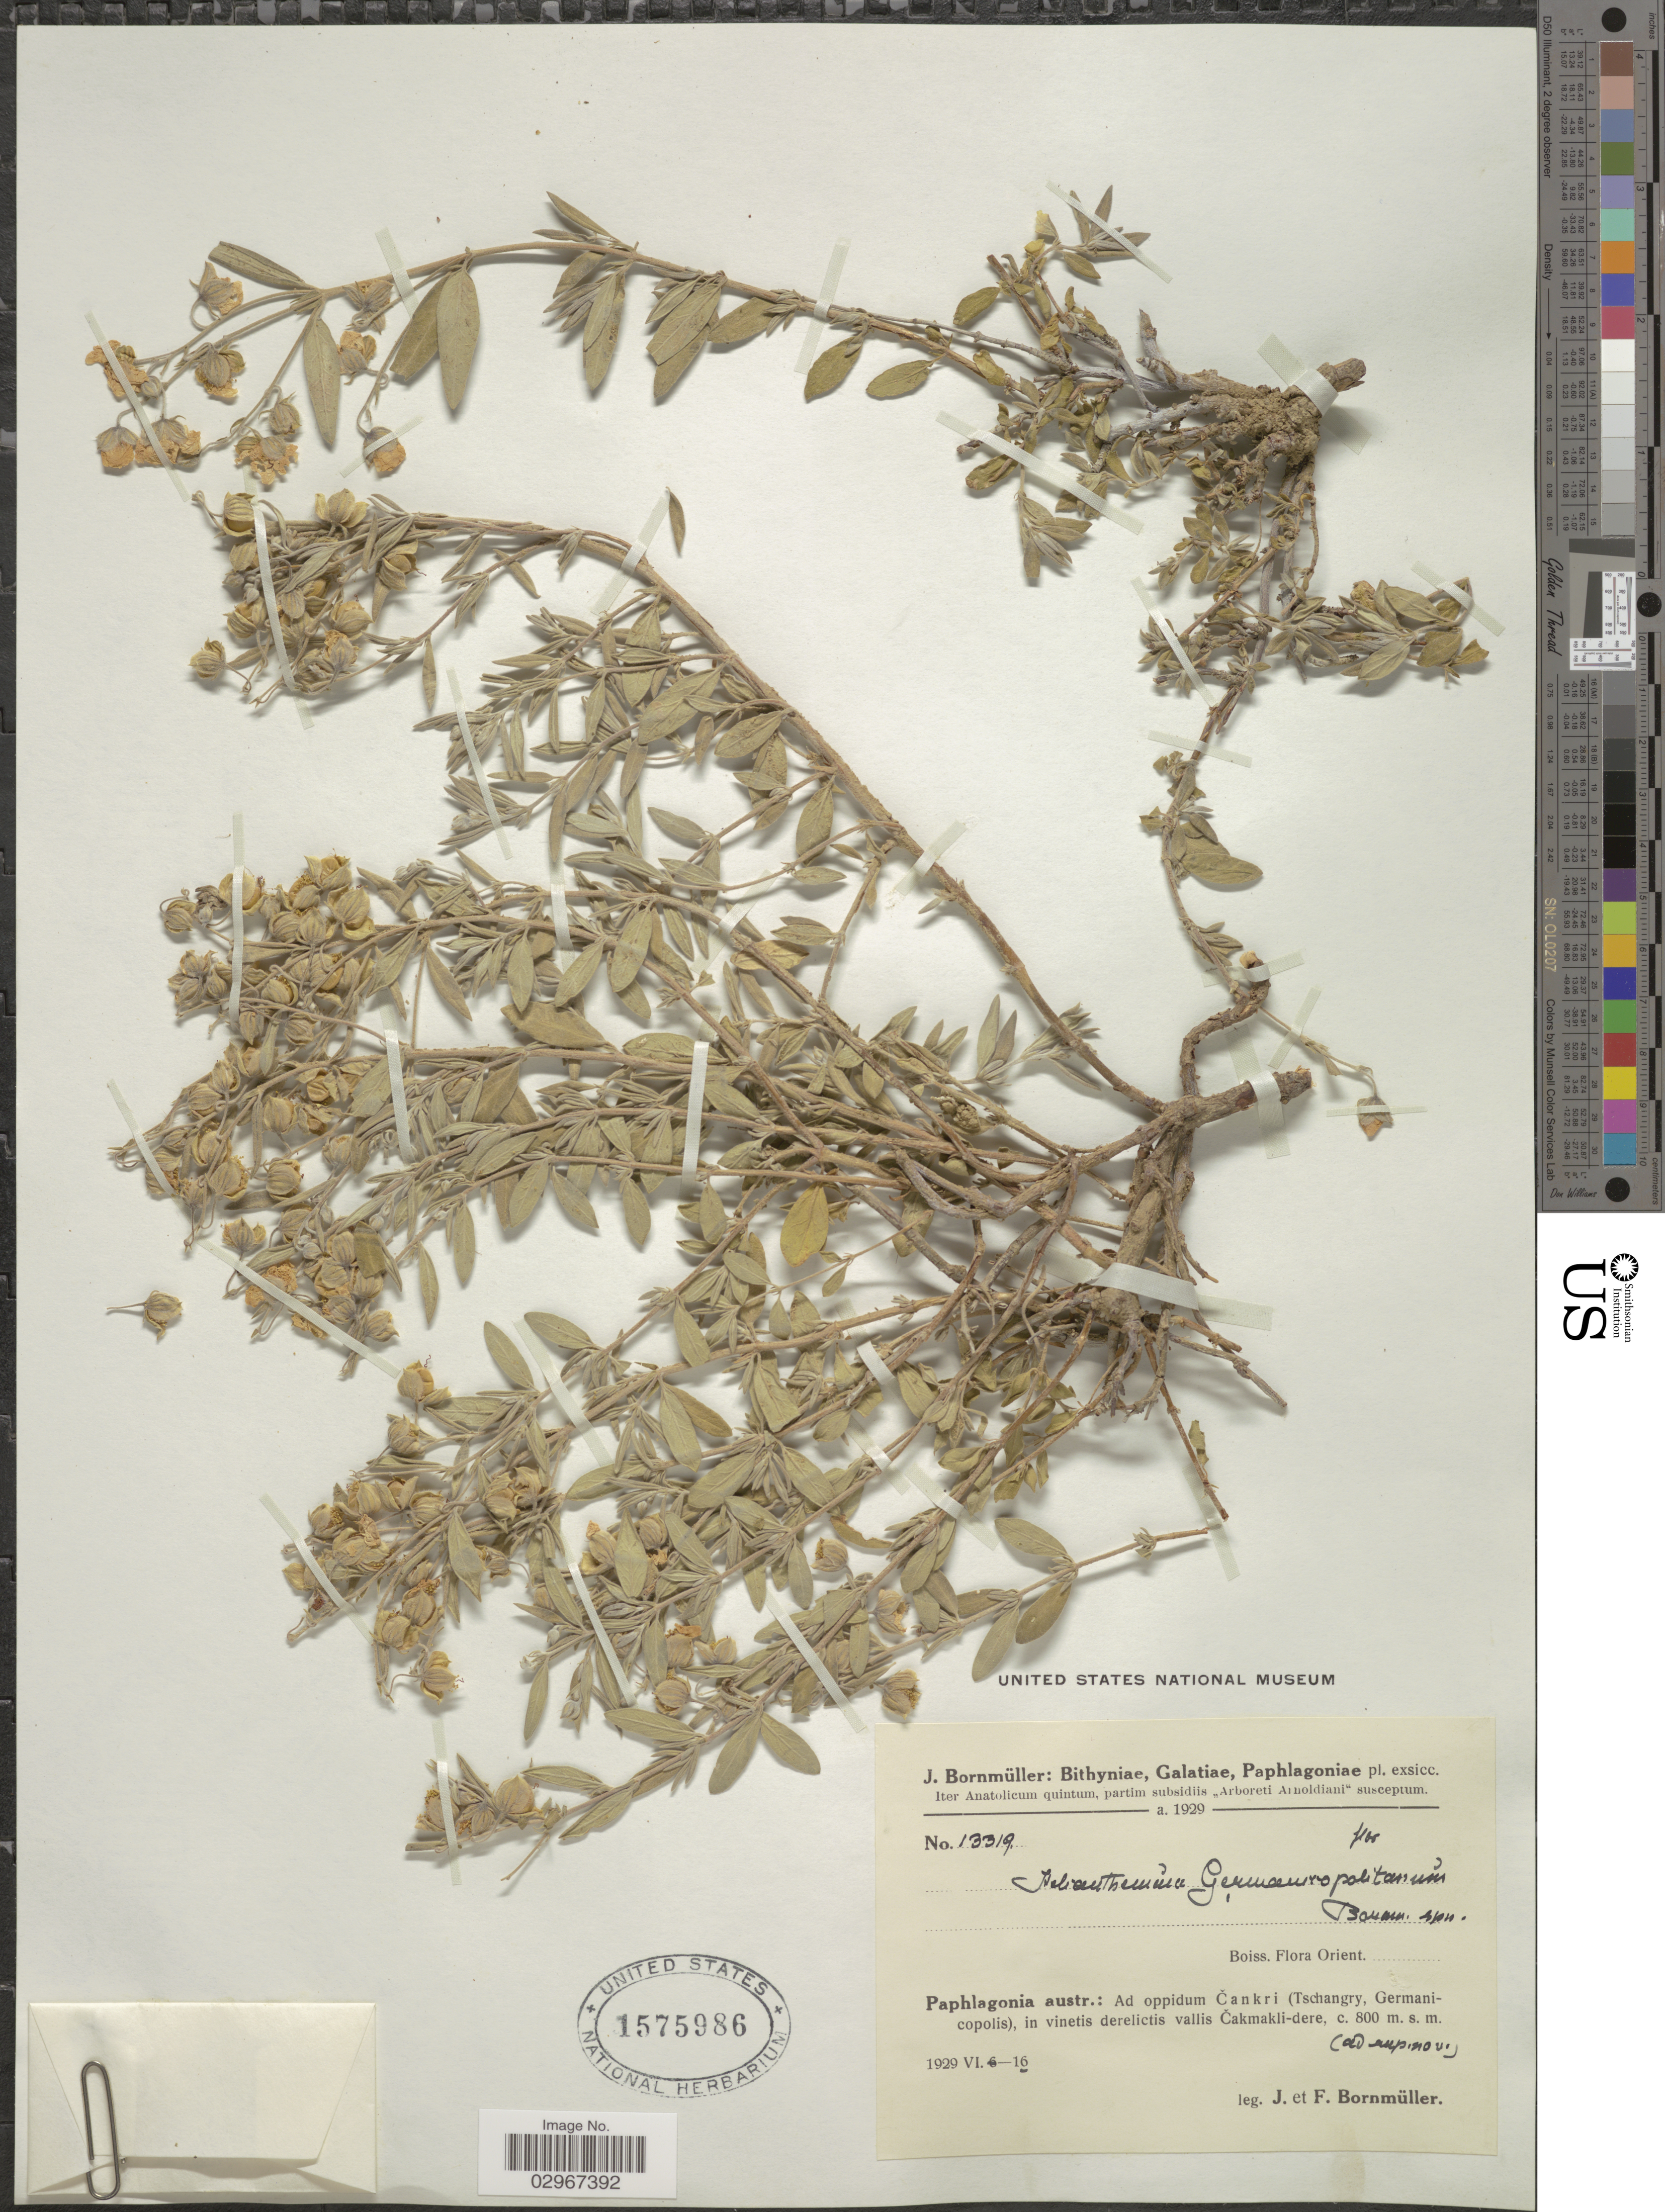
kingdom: Plantae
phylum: Tracheophyta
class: Magnoliopsida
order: Malvales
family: Cistaceae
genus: Helianthemum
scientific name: Helianthemum germanicopolitanum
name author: Bornm.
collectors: J. Bornmüller & F. Bornmüller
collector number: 13319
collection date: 1929-06-16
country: Turkey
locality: Paphlagonia austr.: Ad oppidum Cankri (Tschangry, Germanicopolis), in vinetis derelictis vallis Cakmakli-dere.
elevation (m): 800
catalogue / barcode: US 1575986